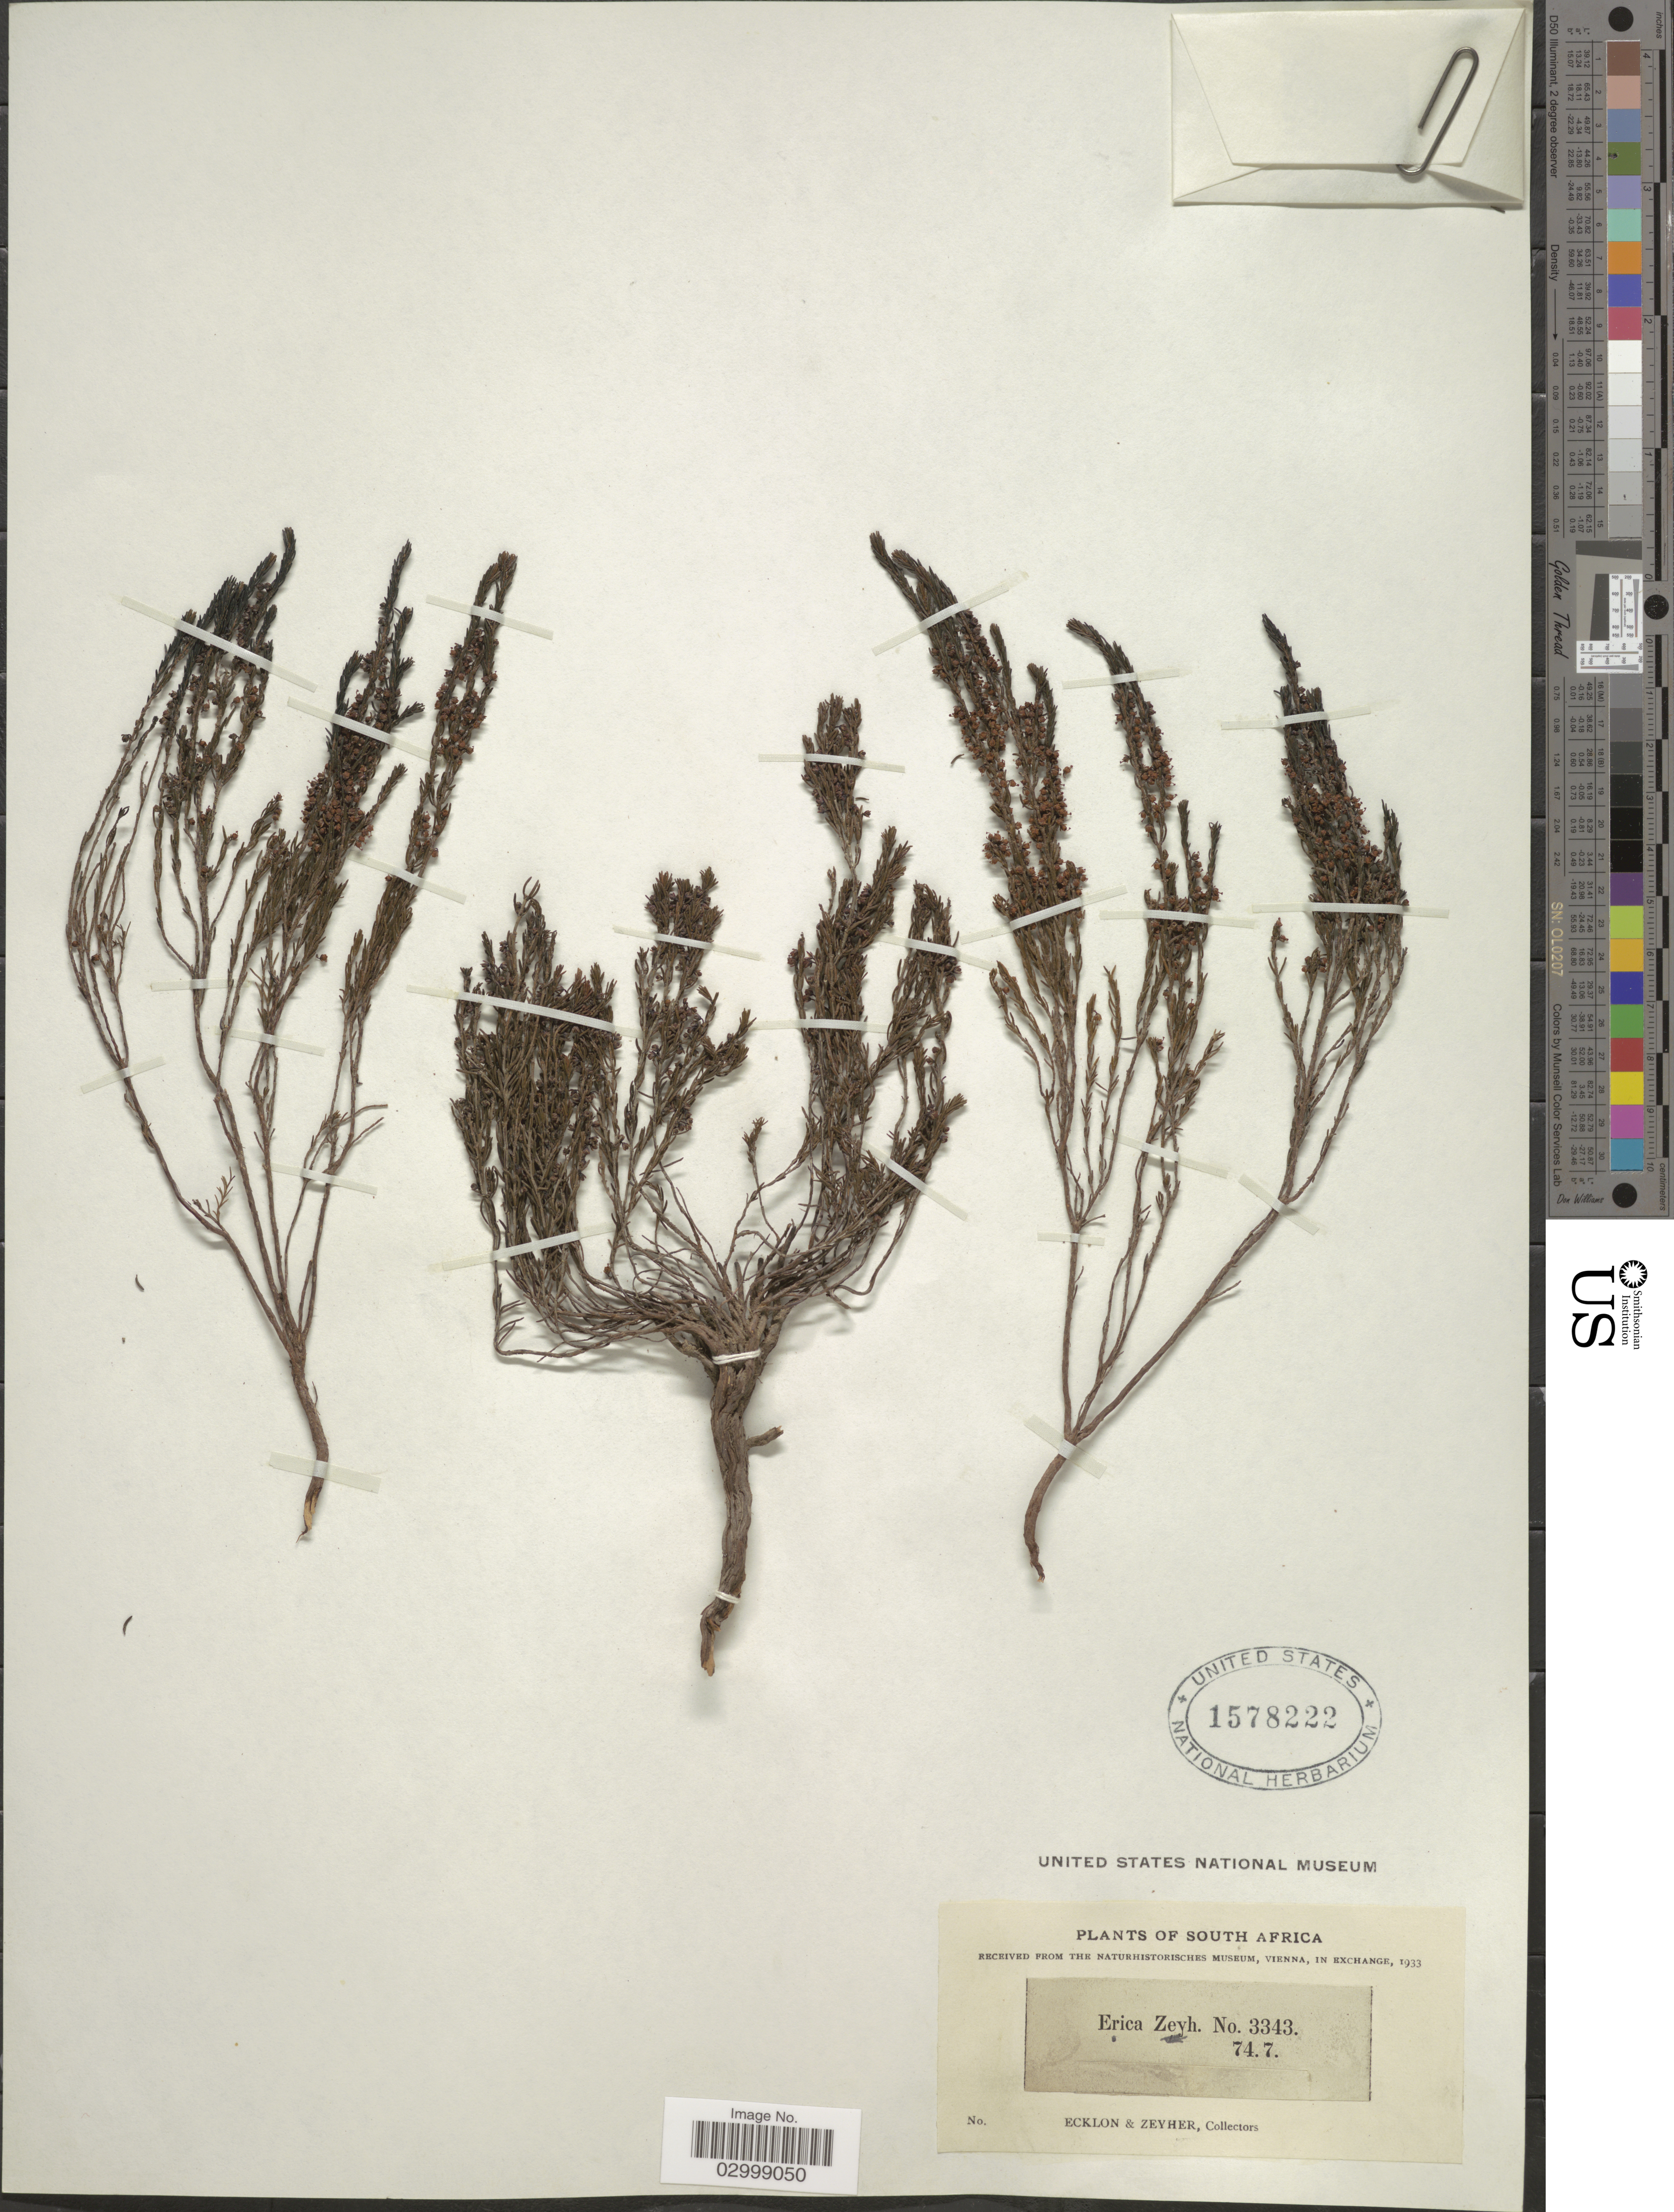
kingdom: Plantae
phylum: Tracheophyta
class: Magnoliopsida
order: Ericales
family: Ericaceae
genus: Erica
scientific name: Erica sp.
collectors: -. Ecklon & -. Zeyher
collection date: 1933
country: South Africa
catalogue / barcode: US 1578222